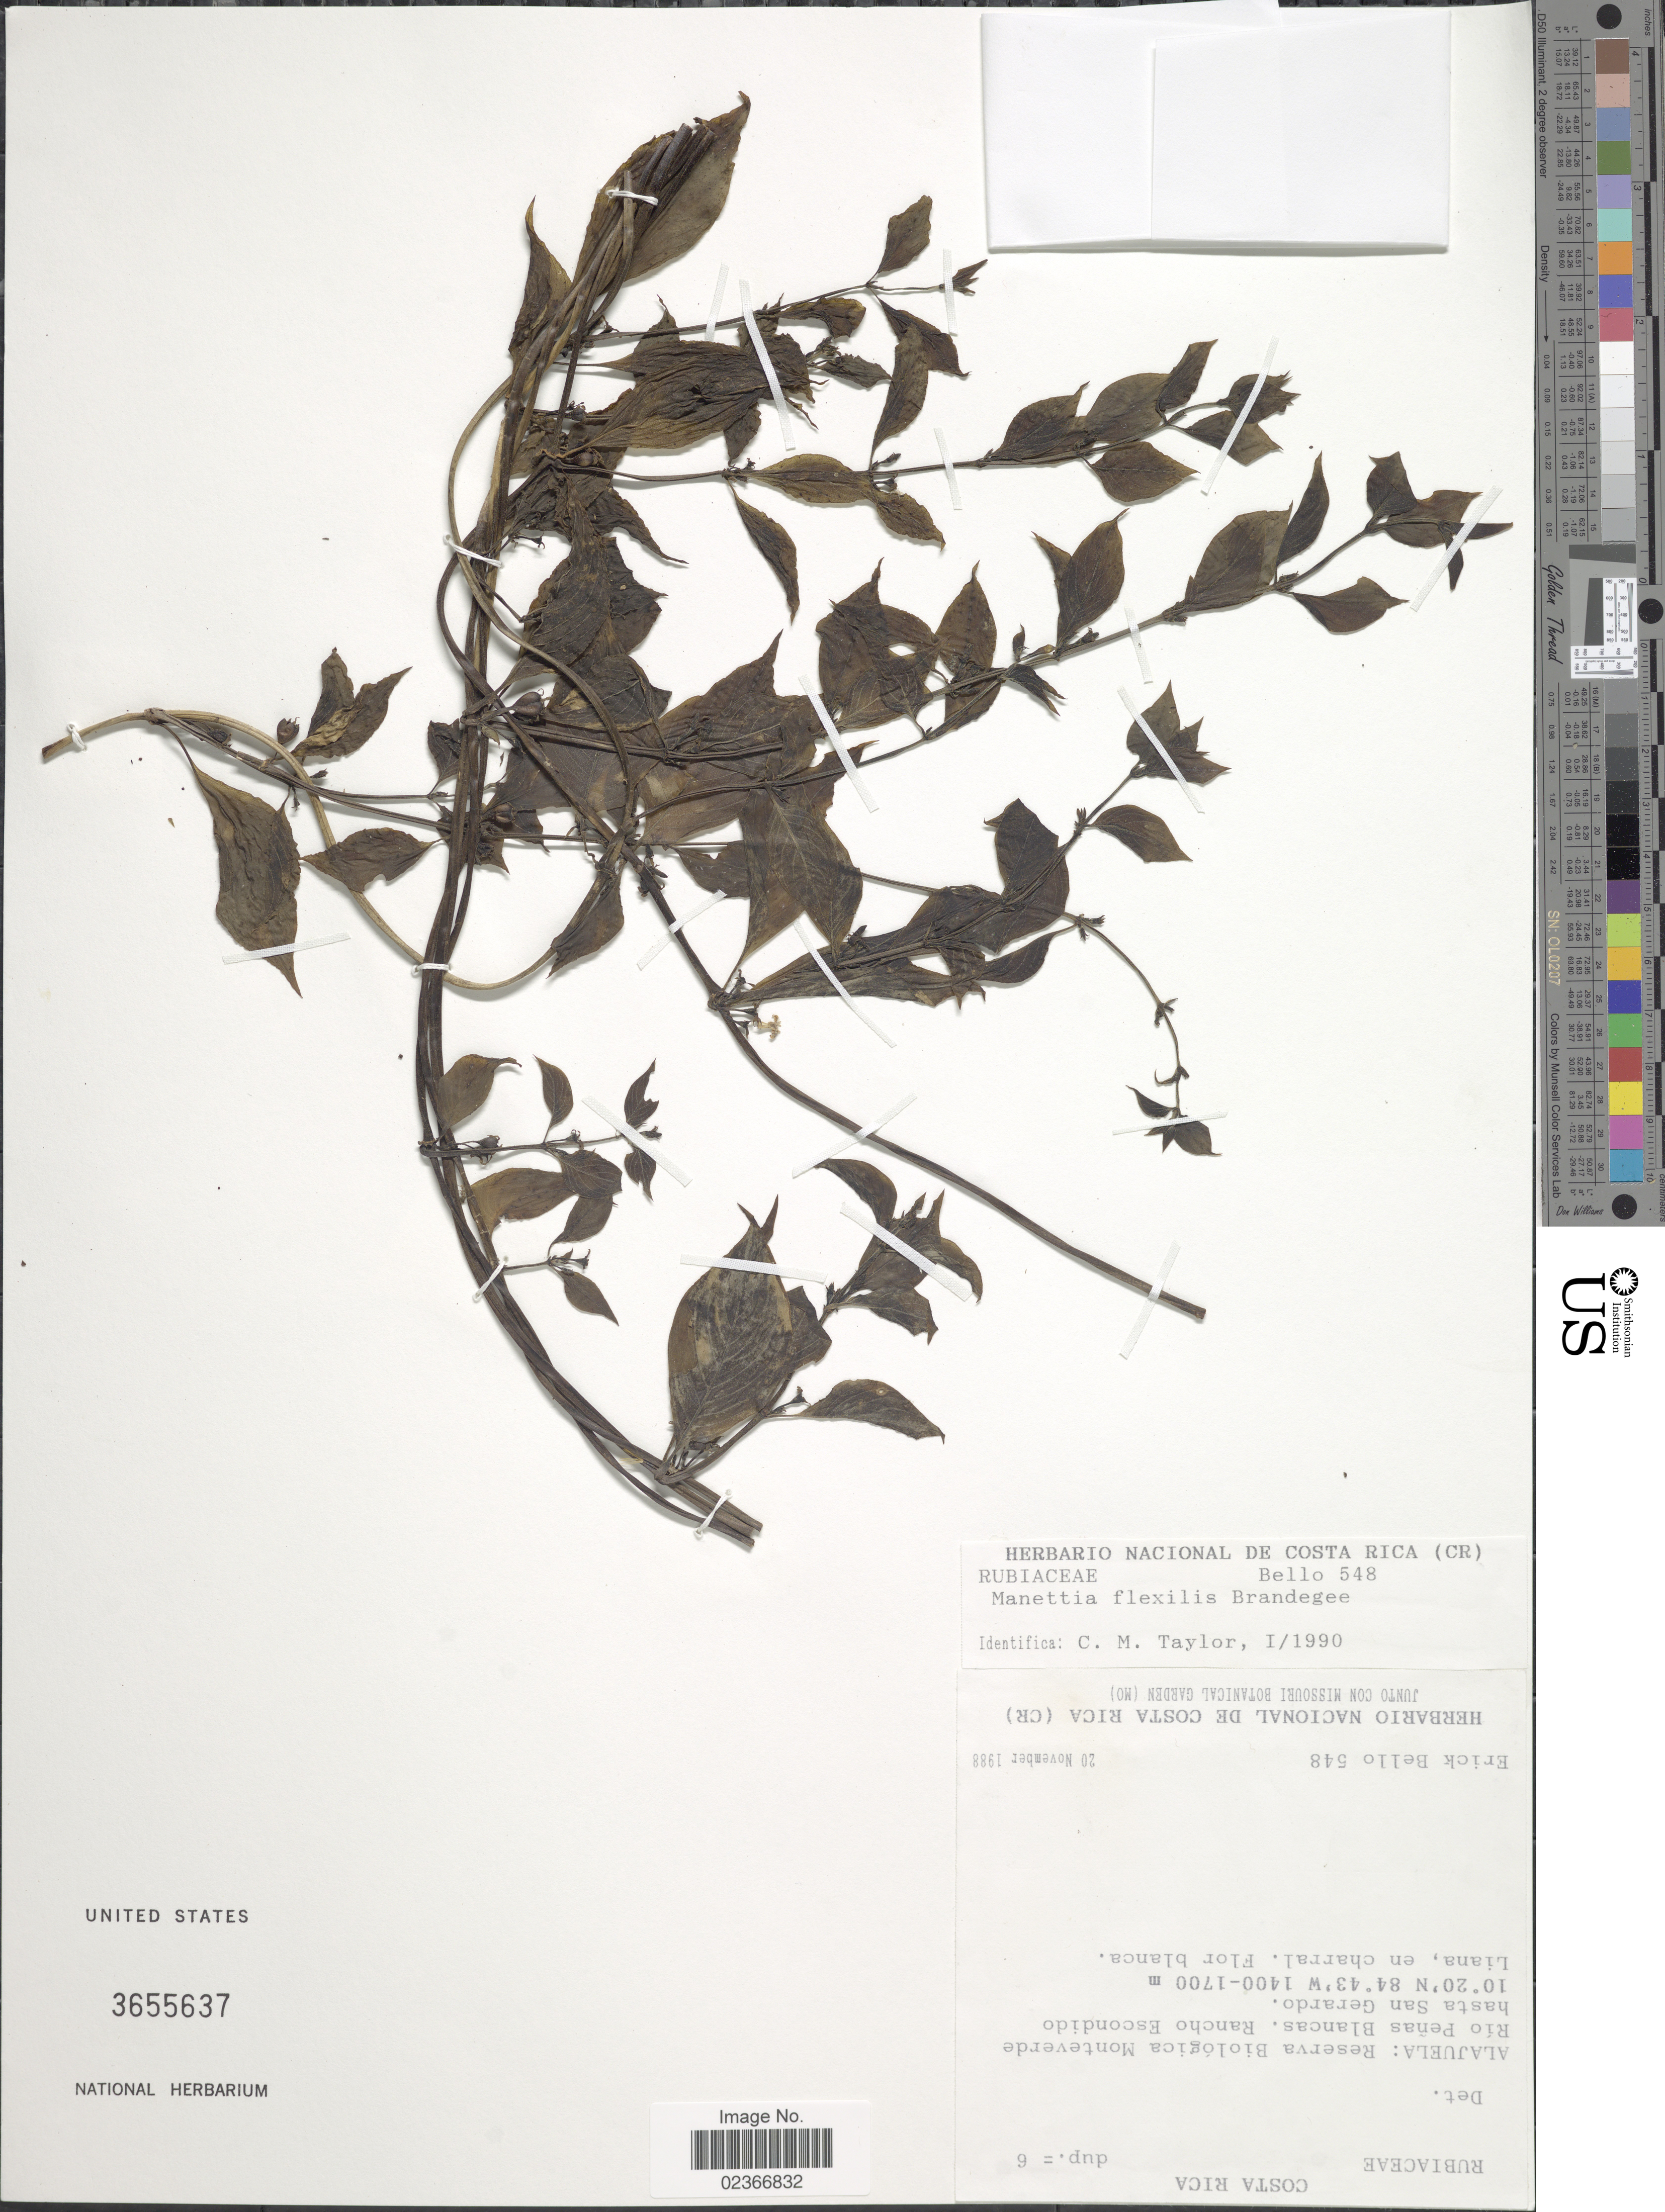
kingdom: Plantae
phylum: Tracheophyta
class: Magnoliopsida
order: Gentianales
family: Rubiaceae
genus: Manettia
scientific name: Manettia flexilis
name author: Brandegee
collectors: E. Bello C.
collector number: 548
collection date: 1988-11-20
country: Costa Rica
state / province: Alajuela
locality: Reserva Biologica Monteverde Rio Penas Blancas. Rancho Escondido hasta San Gerardo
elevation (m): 1400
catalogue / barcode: US 3655637